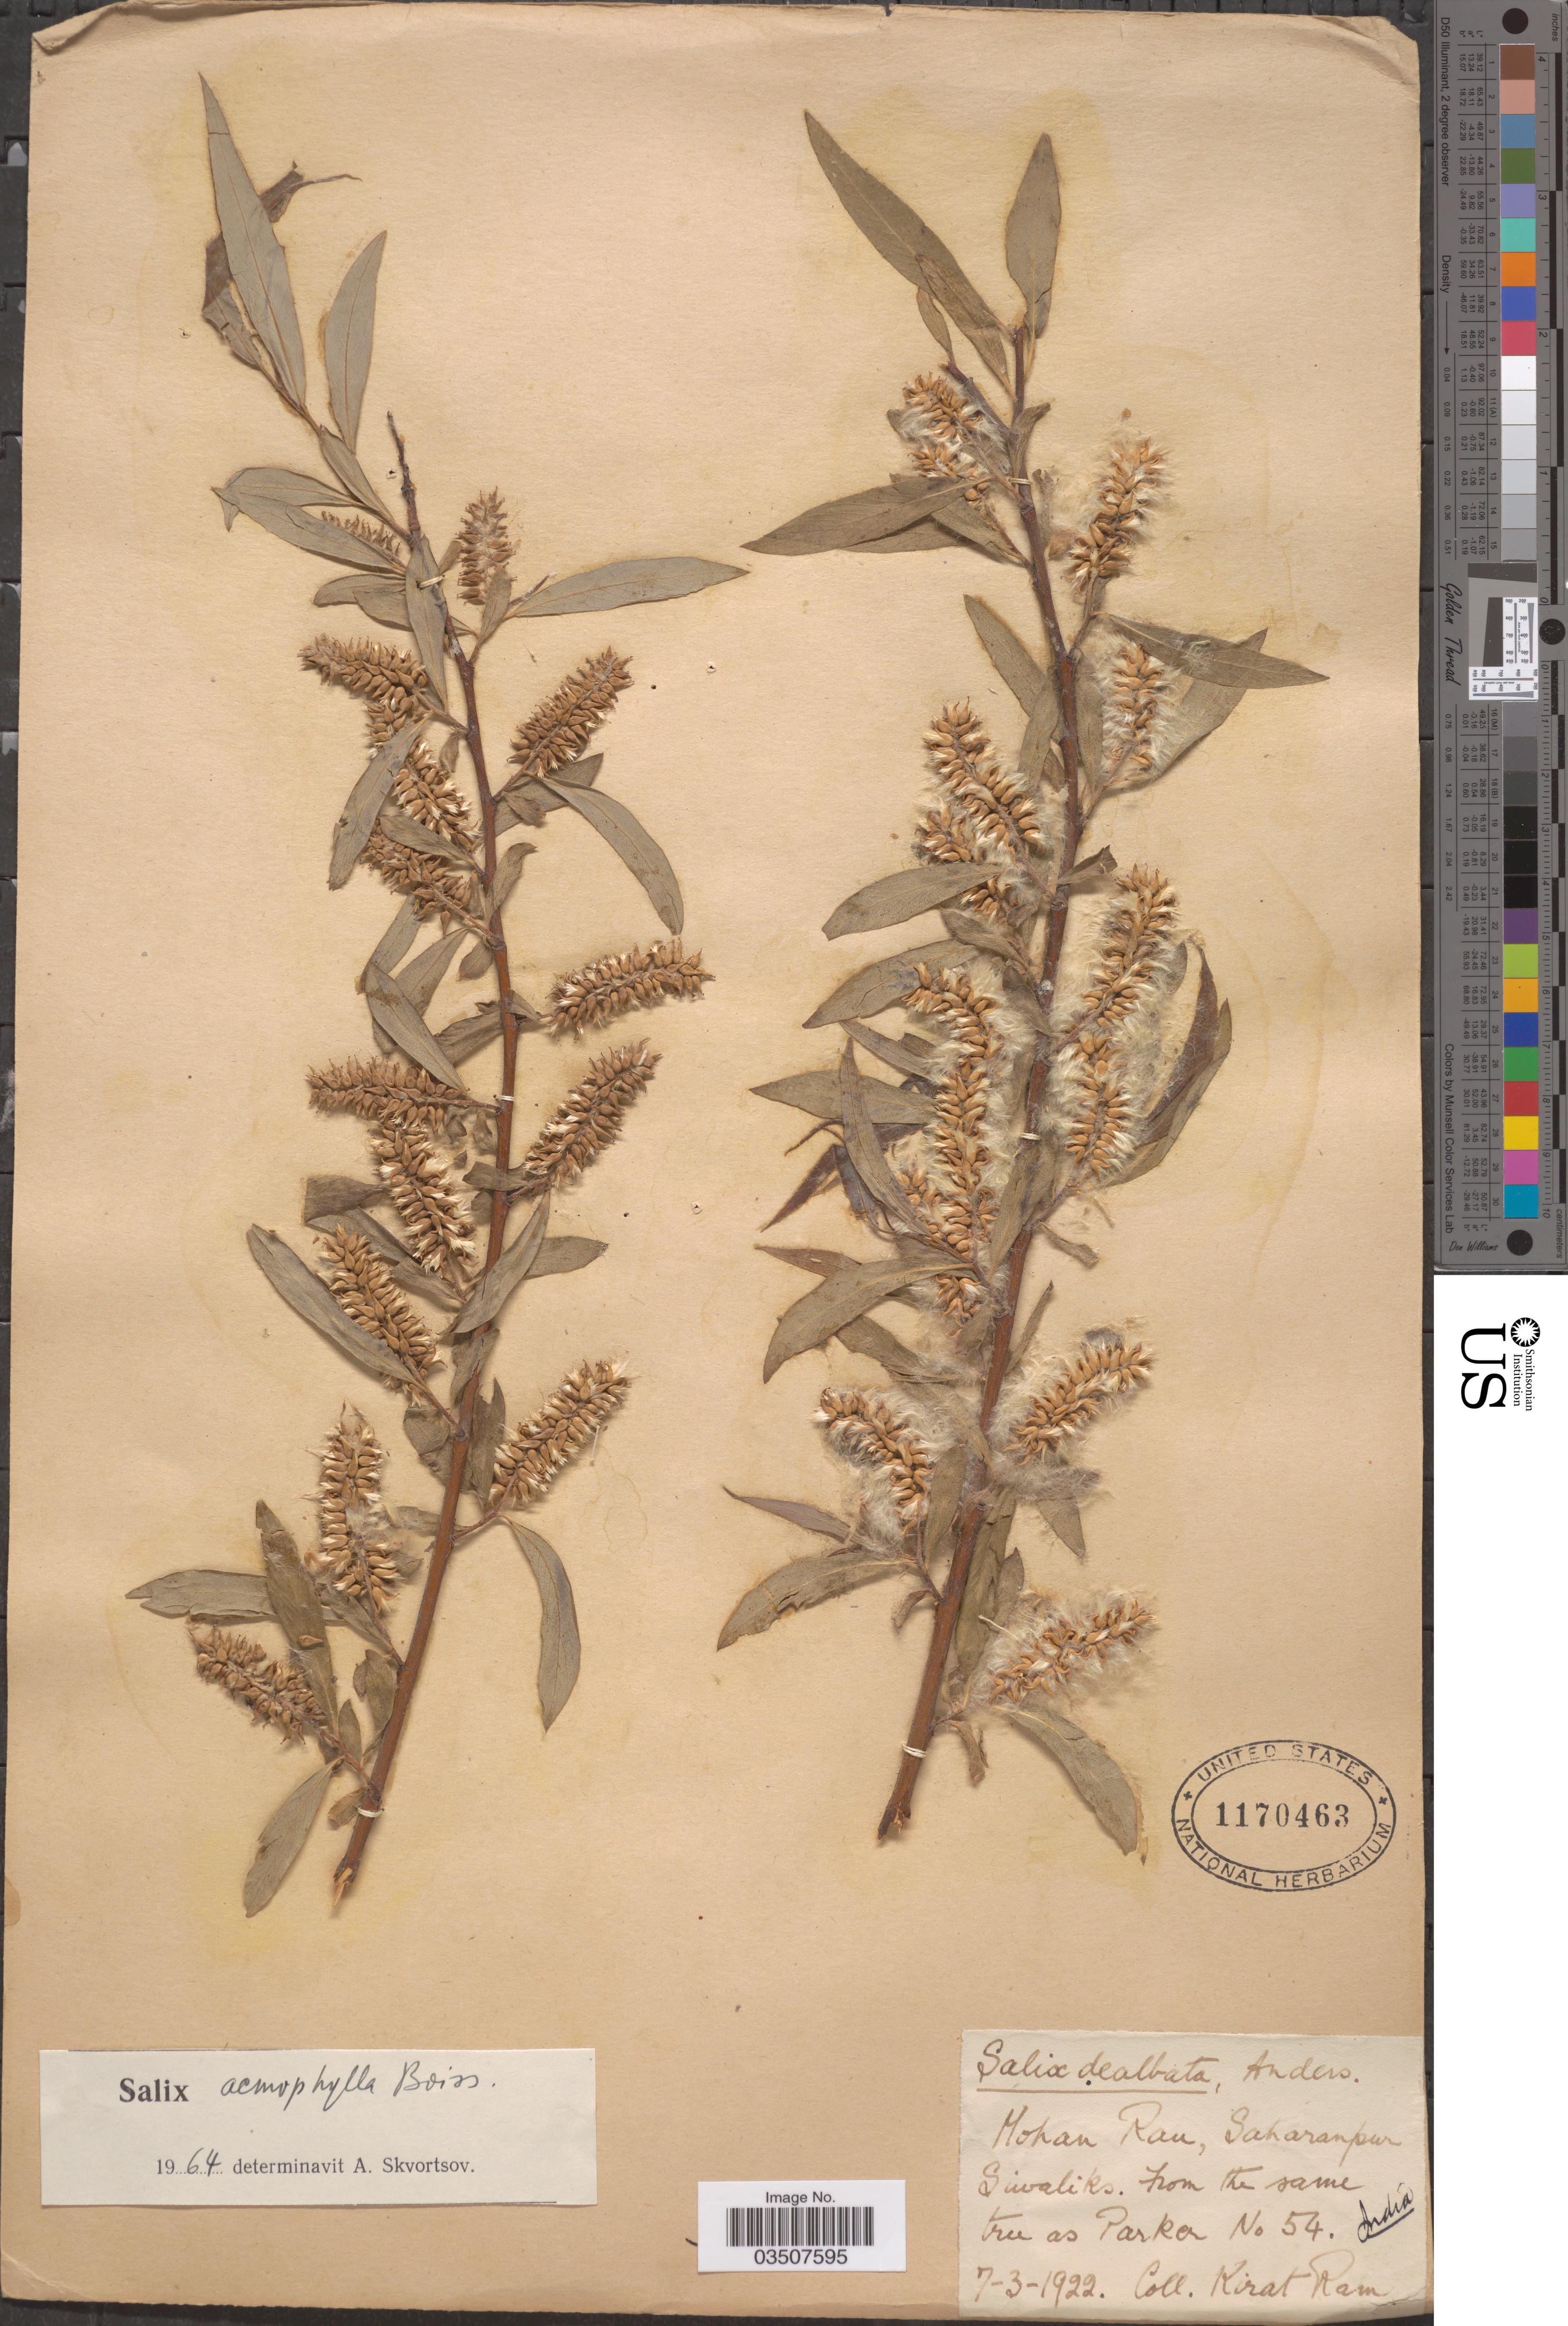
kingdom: Plantae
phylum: Tracheophyta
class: Magnoliopsida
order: Malpighiales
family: Salicaceae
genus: Salix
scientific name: Salix acmophylla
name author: Boiss.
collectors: K. Ram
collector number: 54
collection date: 1922-03-07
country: India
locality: Mohan Rau, Saharanpur, Siwaliks.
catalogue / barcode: US 1170463